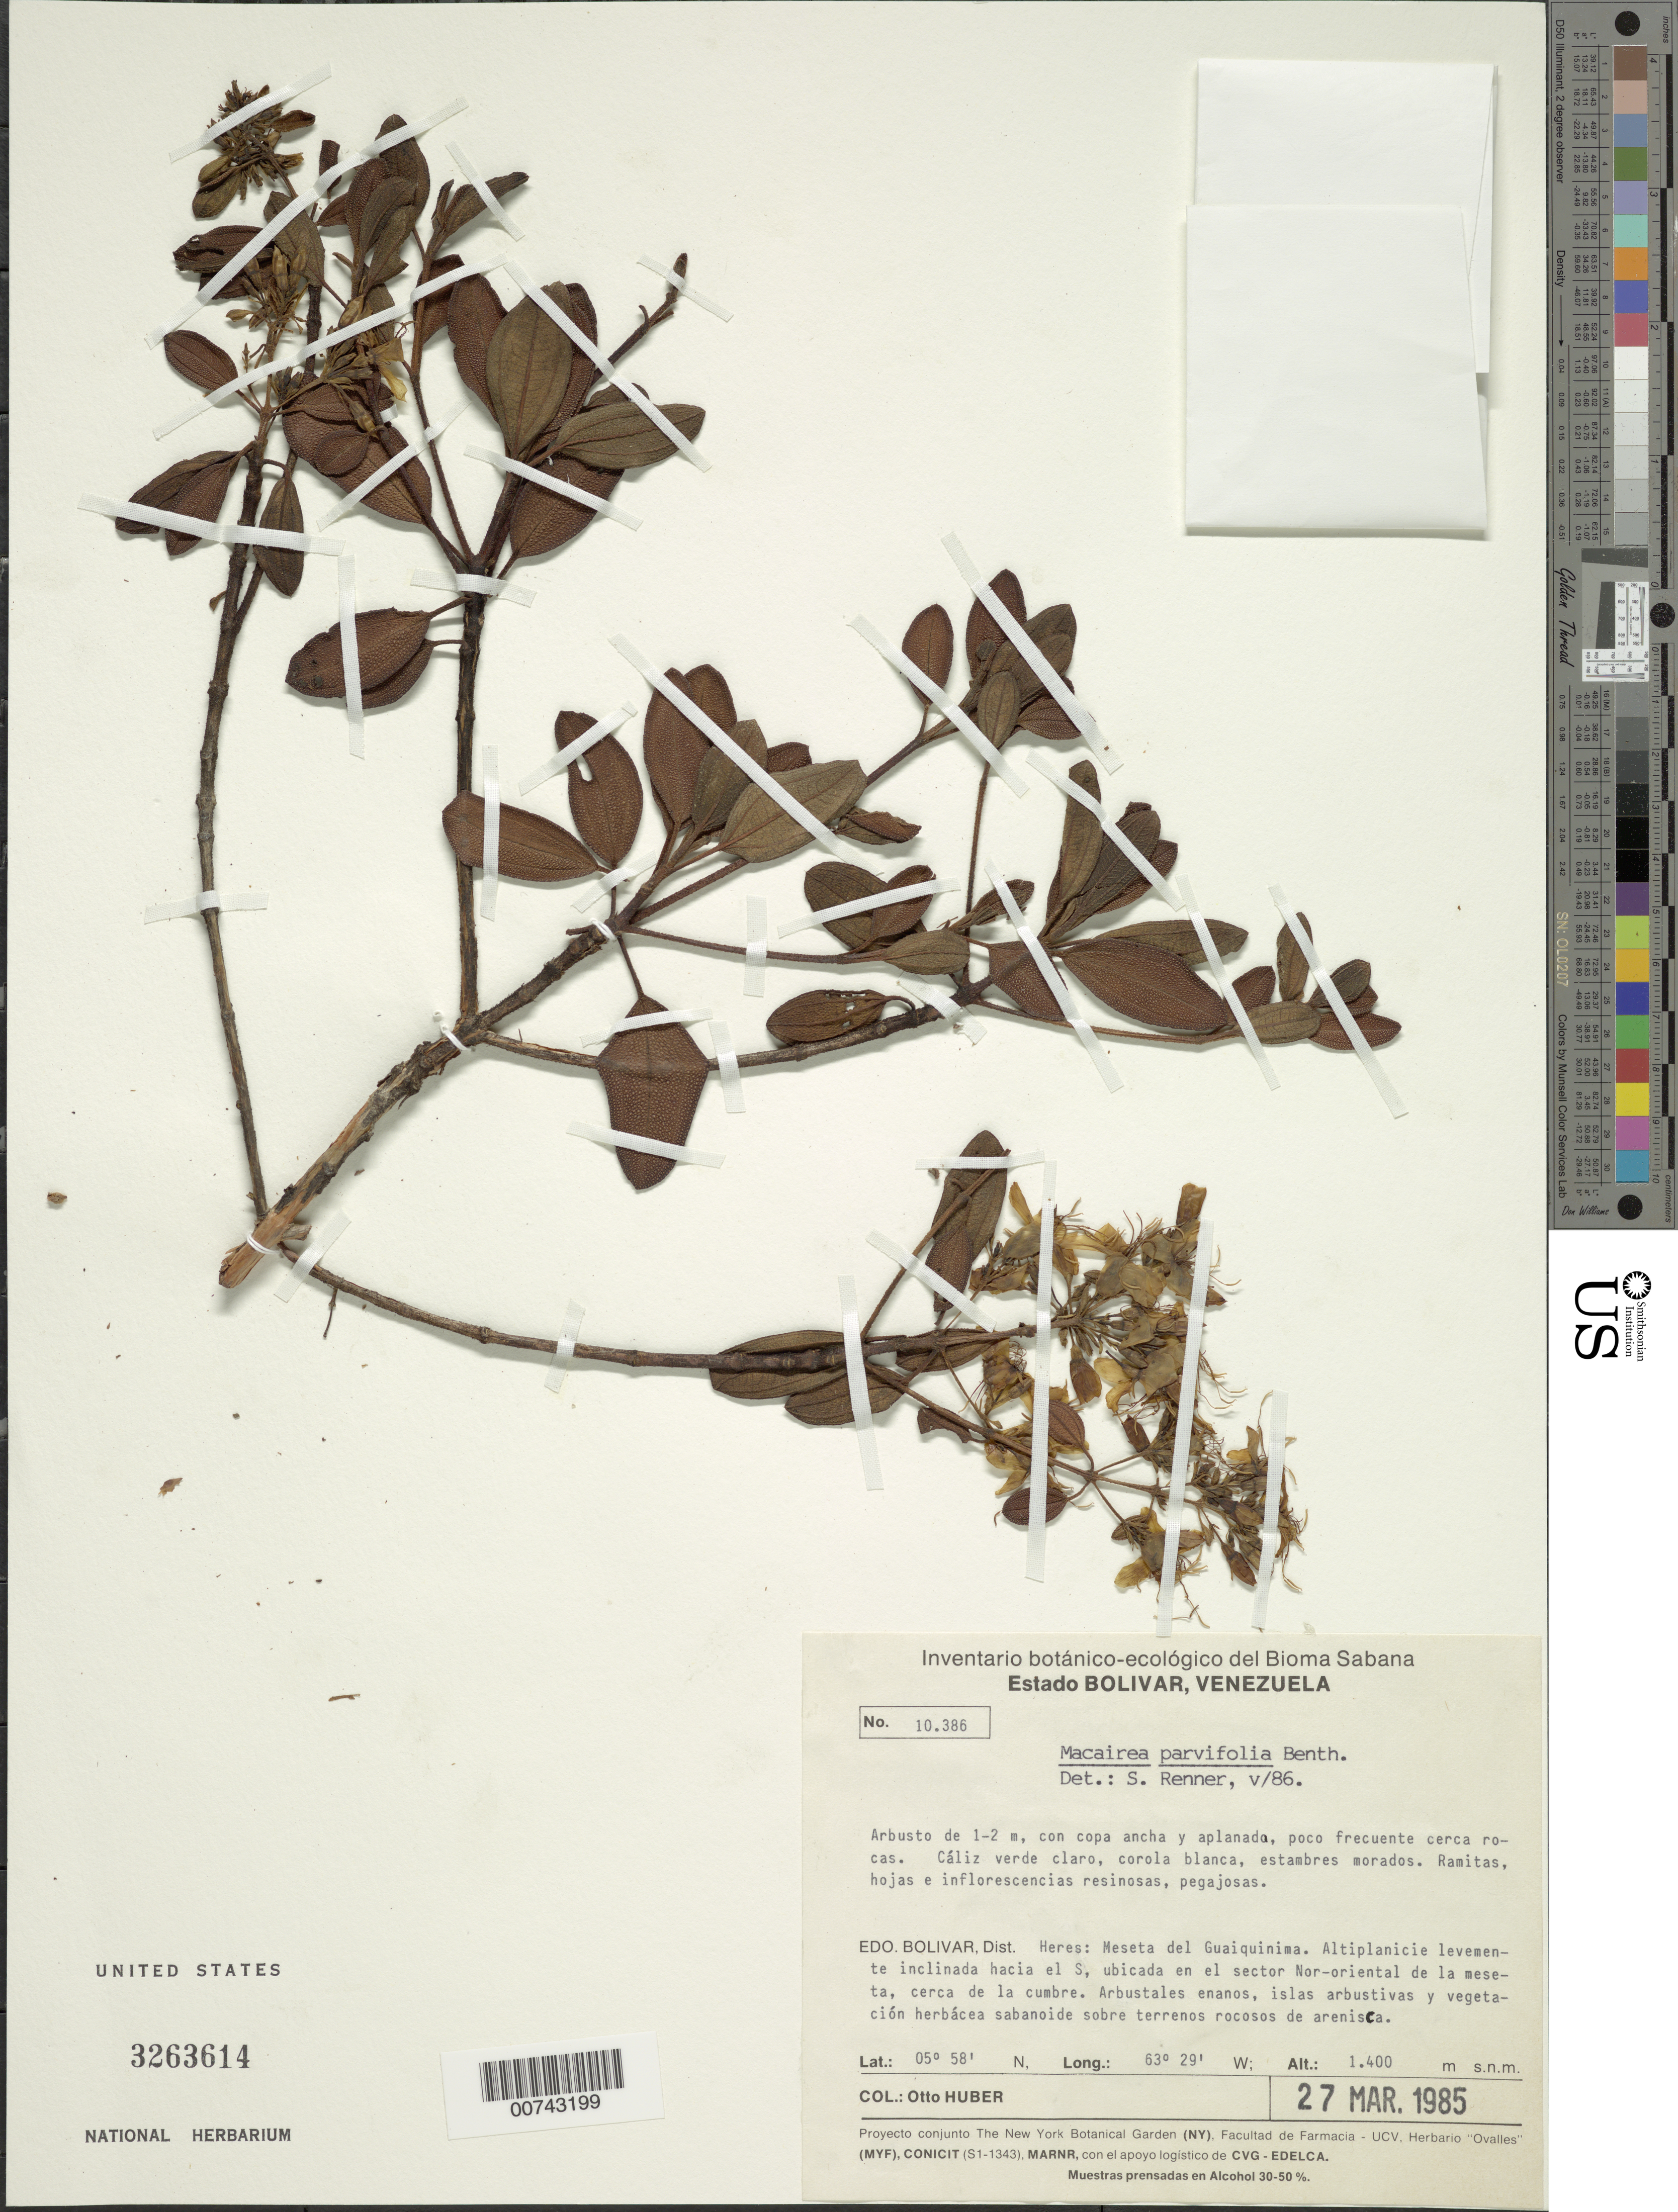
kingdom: Plantae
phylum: Tracheophyta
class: Magnoliopsida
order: Myrtales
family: Melastomataceae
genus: Macairea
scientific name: Macairea parvifolia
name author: Benth.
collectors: O. Huber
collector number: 10386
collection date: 1985-03-27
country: Venezuela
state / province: Bolivar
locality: Dist. Heres: Meseta del Guaiquinima. Altiplanicie levemente inclinada hacia el S, ubicada en el sector Nor-oriental de la meseta, cerca de la cumbre.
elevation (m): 1400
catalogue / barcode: US 3263614